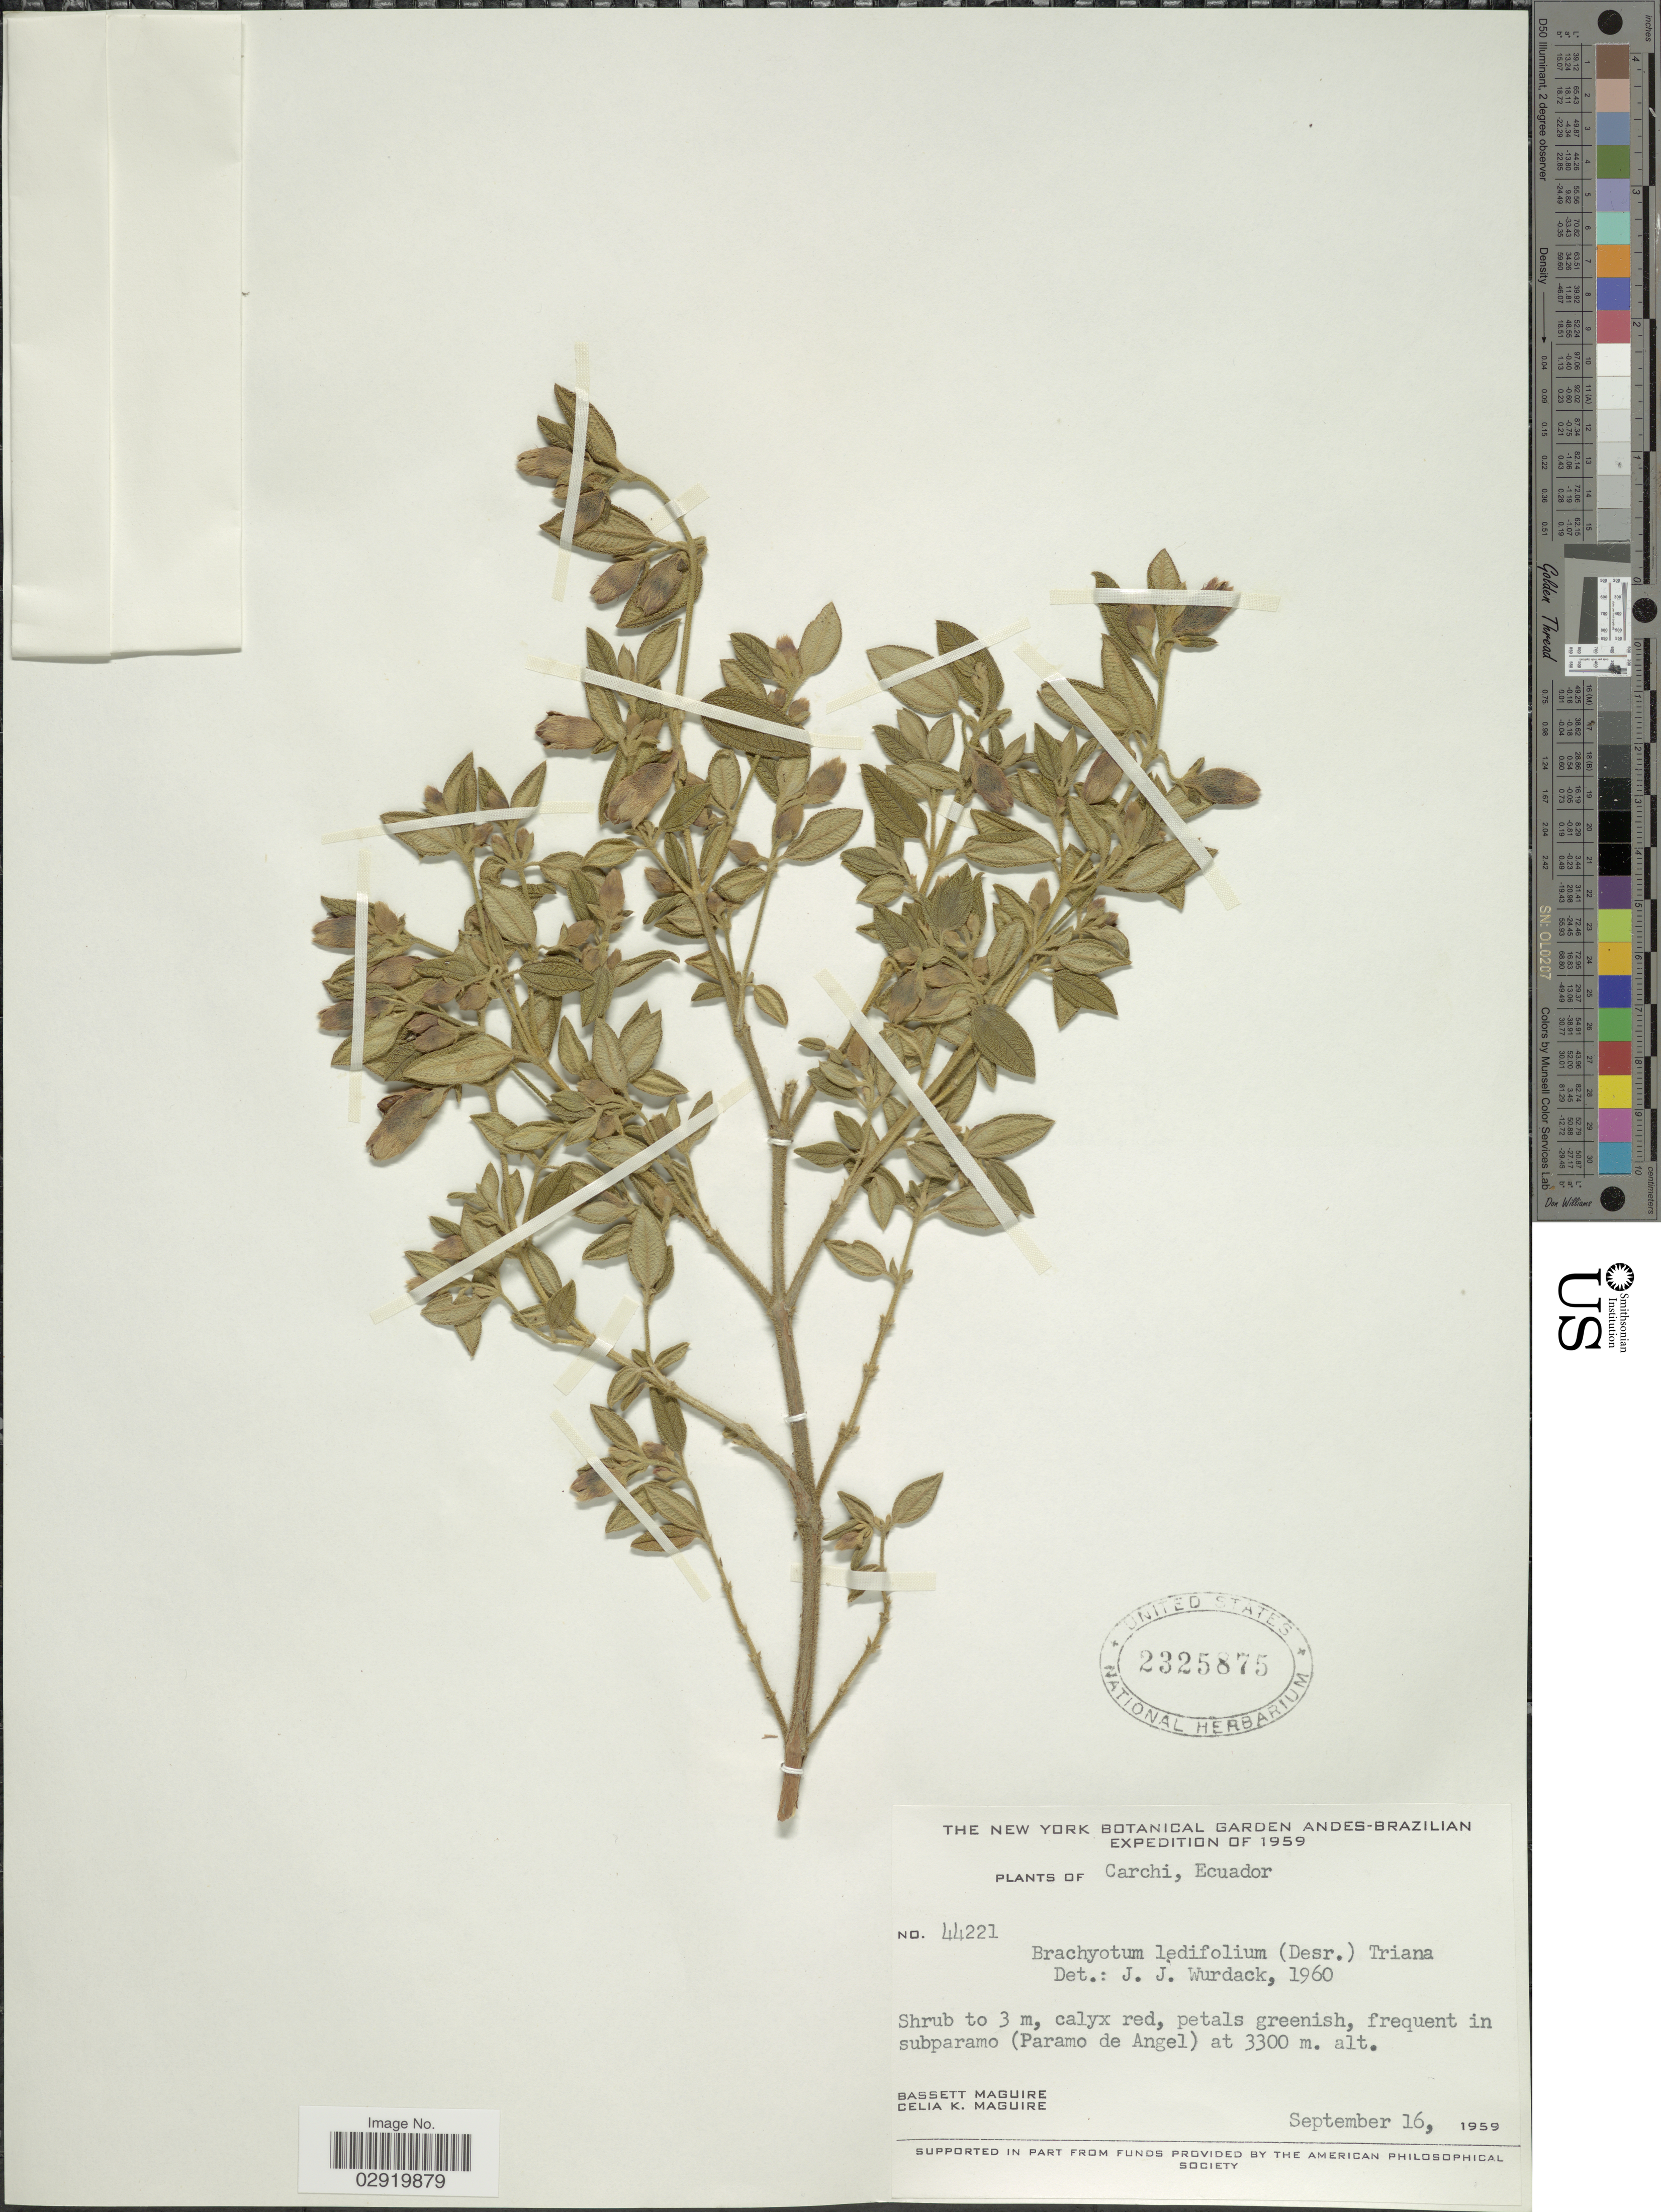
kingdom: Plantae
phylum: Tracheophyta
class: Magnoliopsida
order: Myrtales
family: Melastomataceae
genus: Brachyotum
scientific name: Brachyotum ledifolium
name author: (Desr.) Triana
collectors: B. Maguire & C. K. Maguire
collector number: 44221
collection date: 1959-09-16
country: Ecuador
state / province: Carchi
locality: Andes. (Paramo de Angel).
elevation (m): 3300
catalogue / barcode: US 2325875